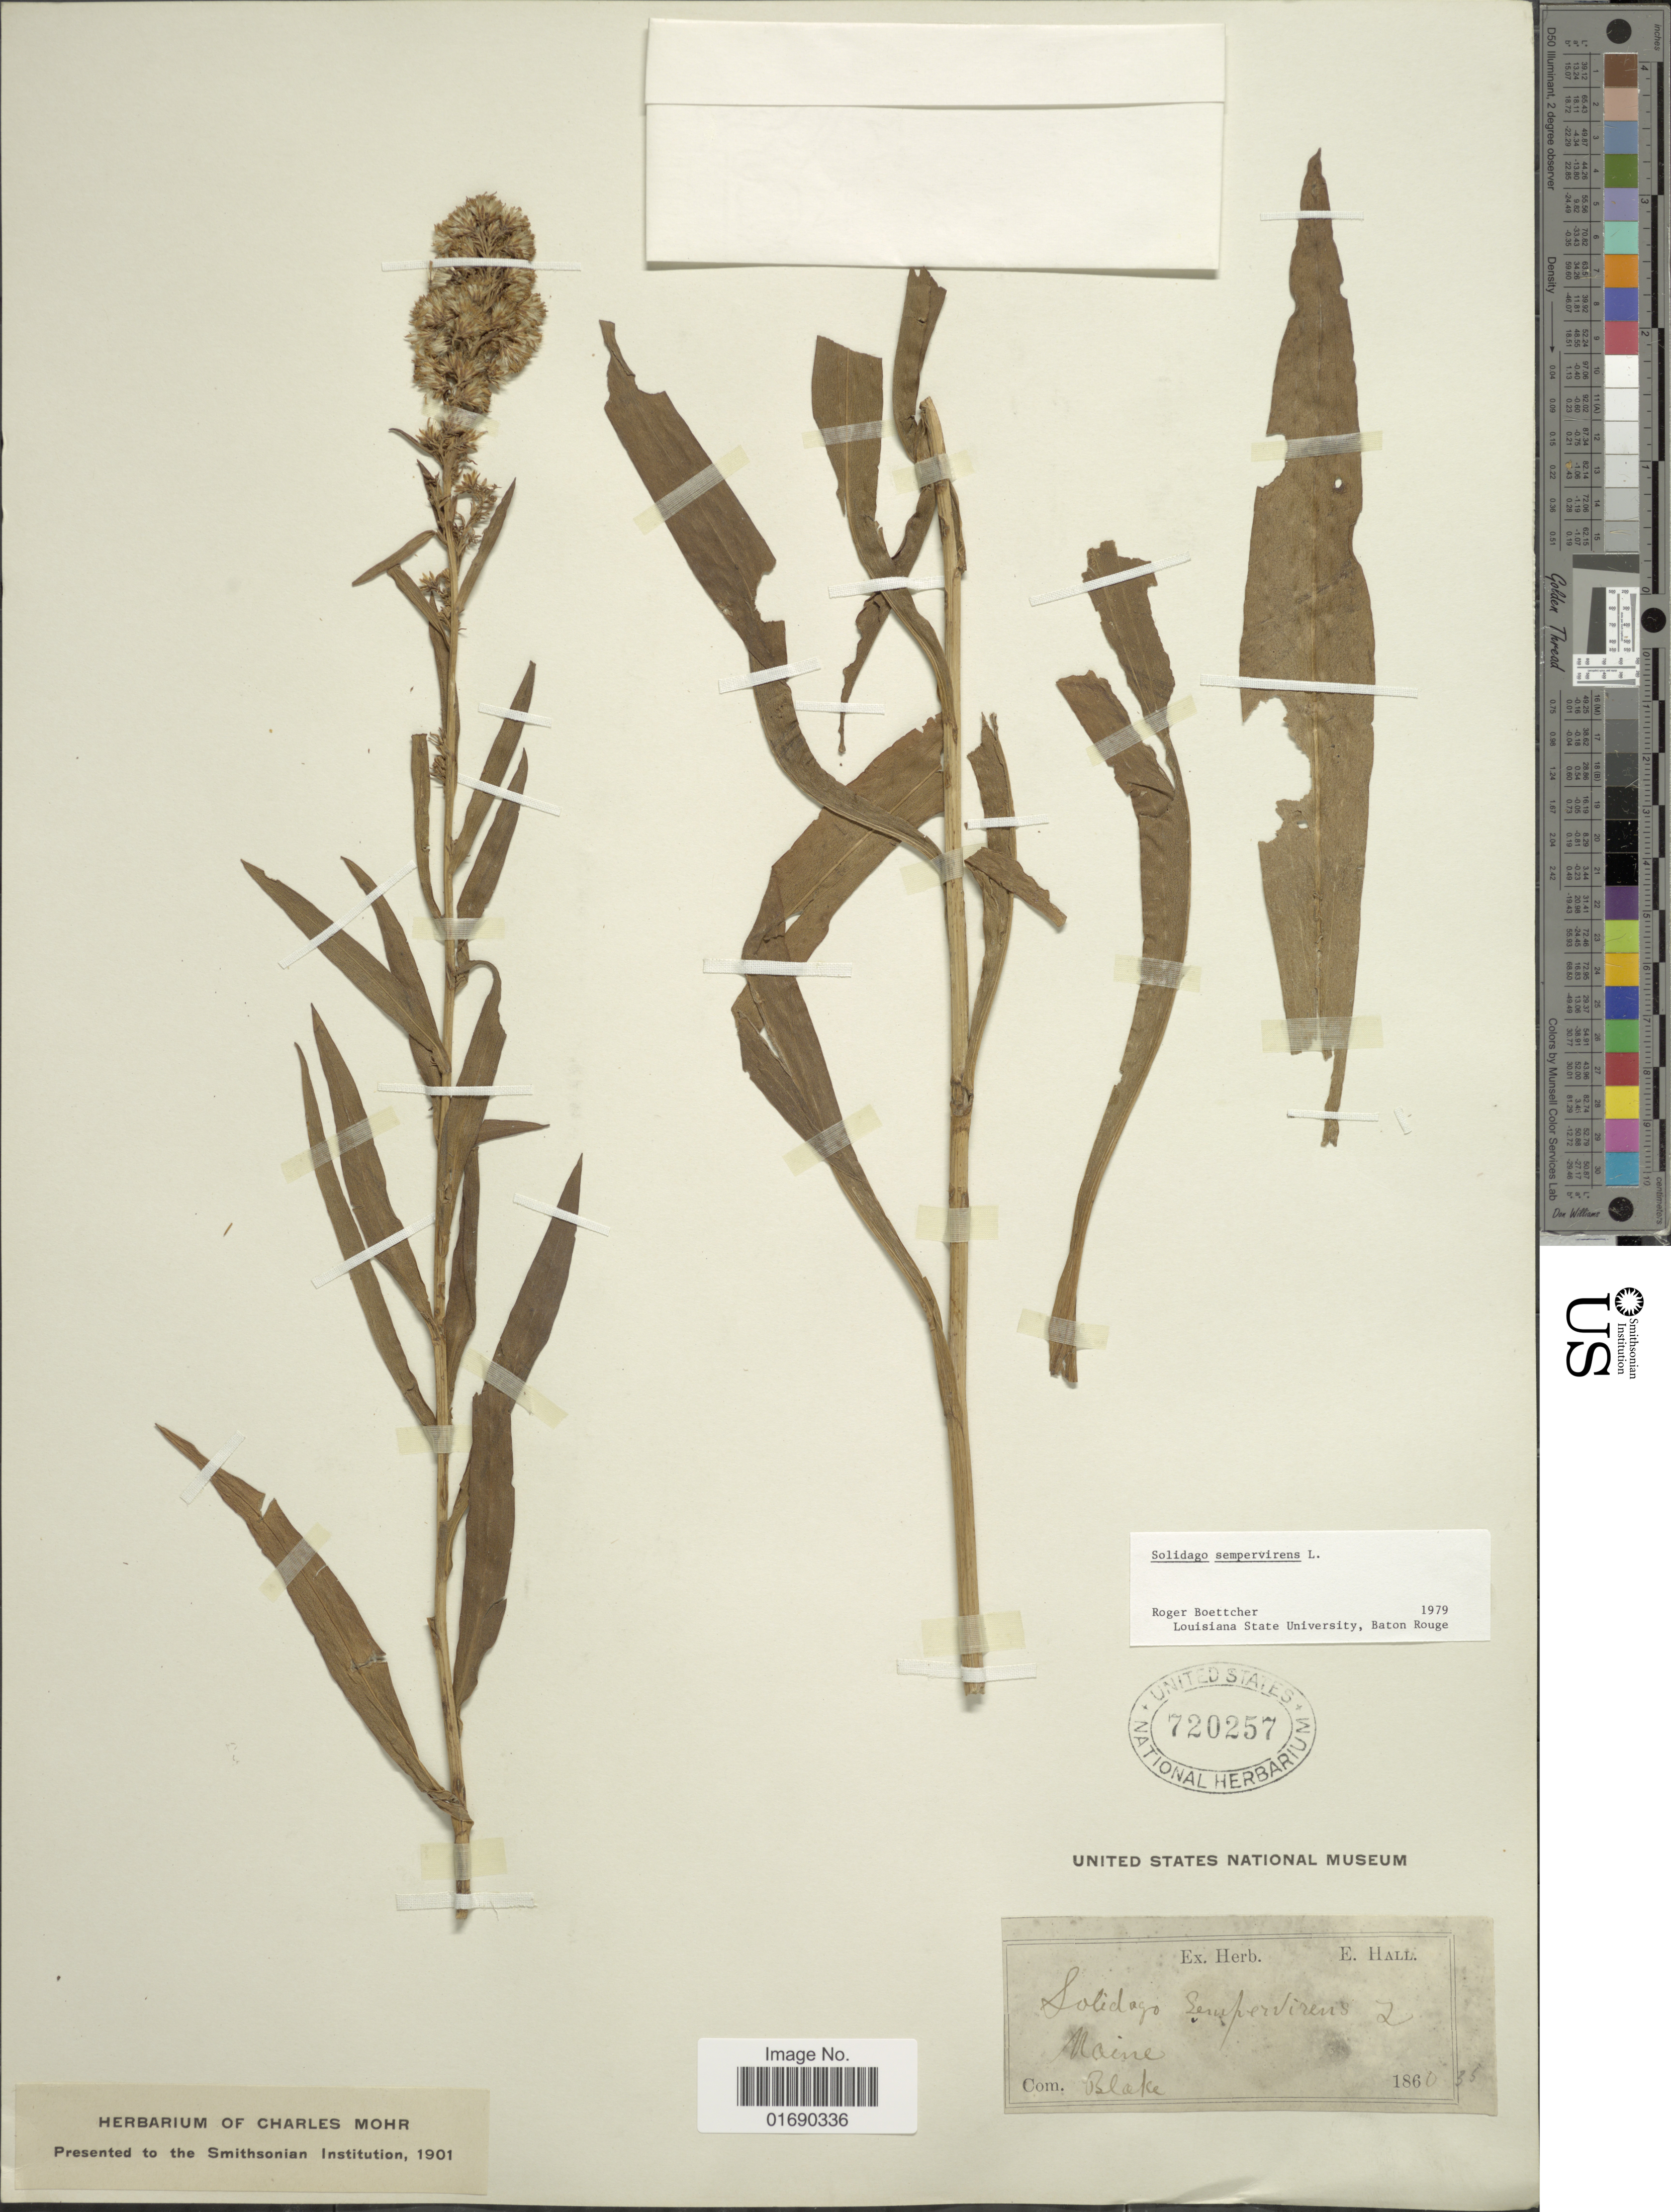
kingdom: Plantae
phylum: Tracheophyta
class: Magnoliopsida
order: Asterales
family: Asteraceae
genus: Solidago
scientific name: Solidago sempervirens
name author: L.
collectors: ex herb. E. Hall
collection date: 1860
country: United States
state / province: Maine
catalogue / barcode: US 720257